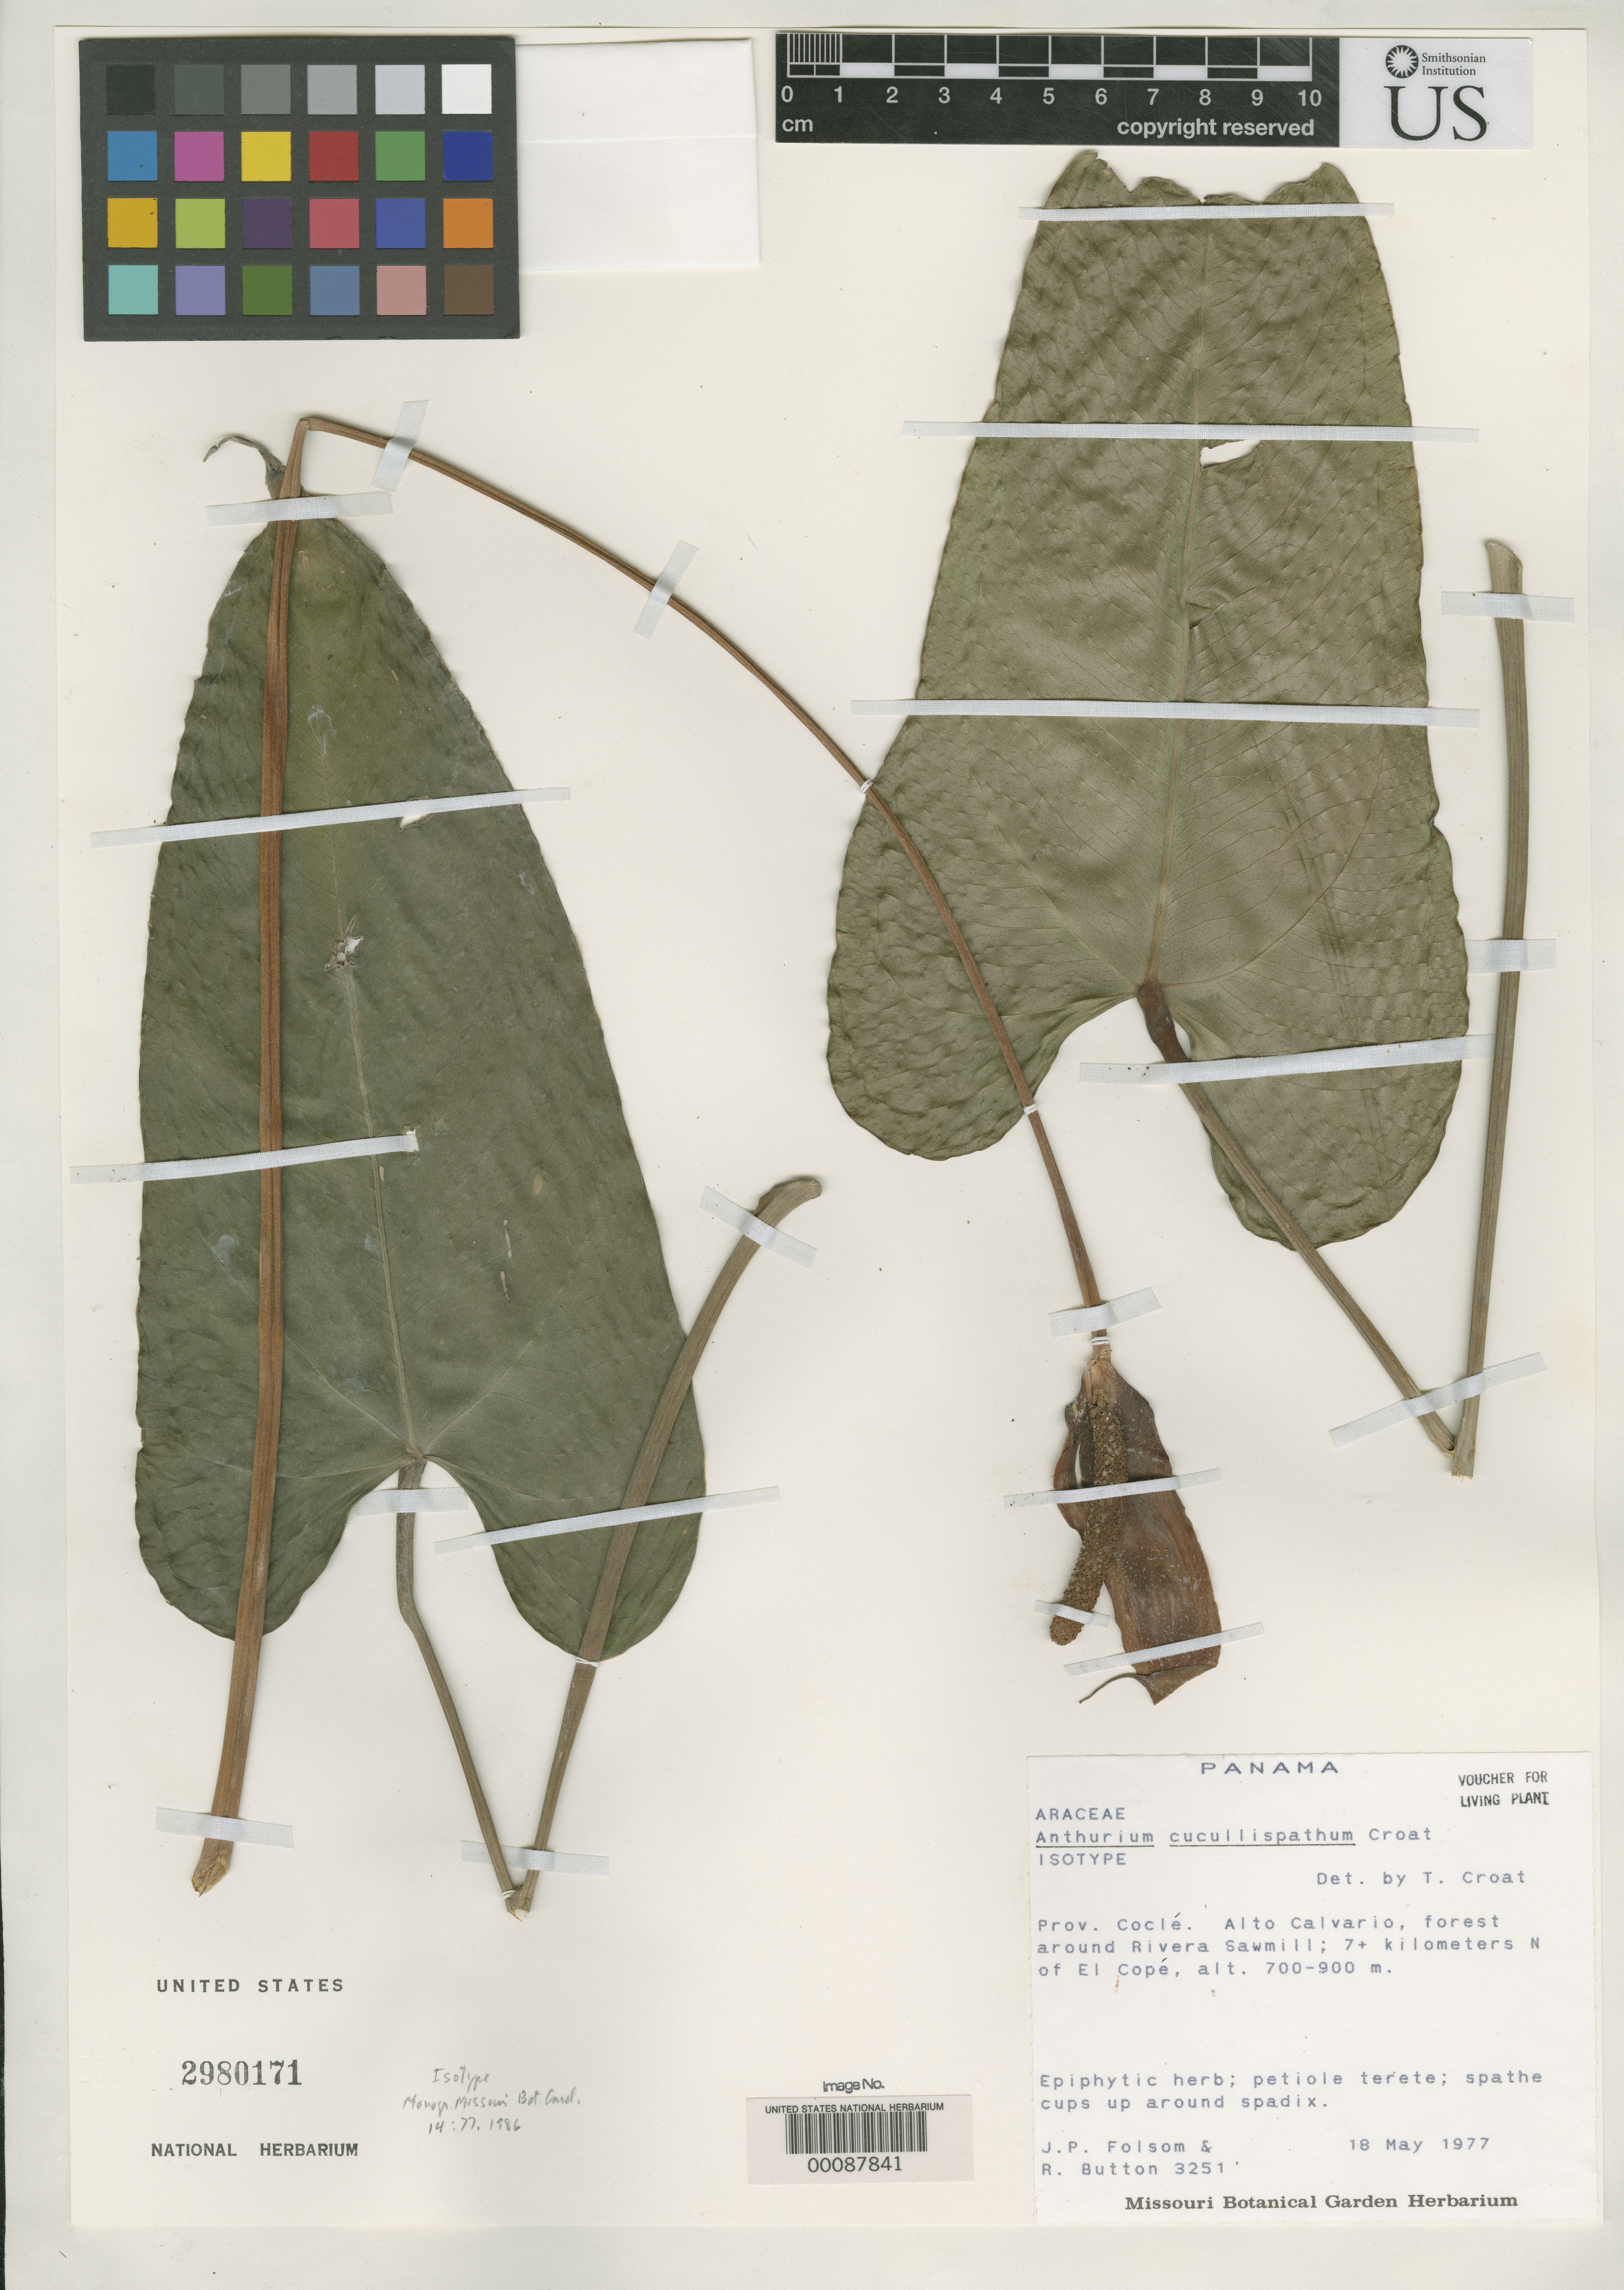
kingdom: Plantae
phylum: Tracheophyta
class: Liliopsida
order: Alismatales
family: Araceae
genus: Anthurium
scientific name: Anthurium cucullispathum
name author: Croat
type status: Isotype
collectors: J. P. Folsom & R. Button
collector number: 3251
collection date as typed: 18 May 1977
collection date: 1977-05-18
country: Panama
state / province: Coclé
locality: Alto Calvarin near Rivera sawmill, 7 km N of el Cope.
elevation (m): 700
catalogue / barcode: US 2980171